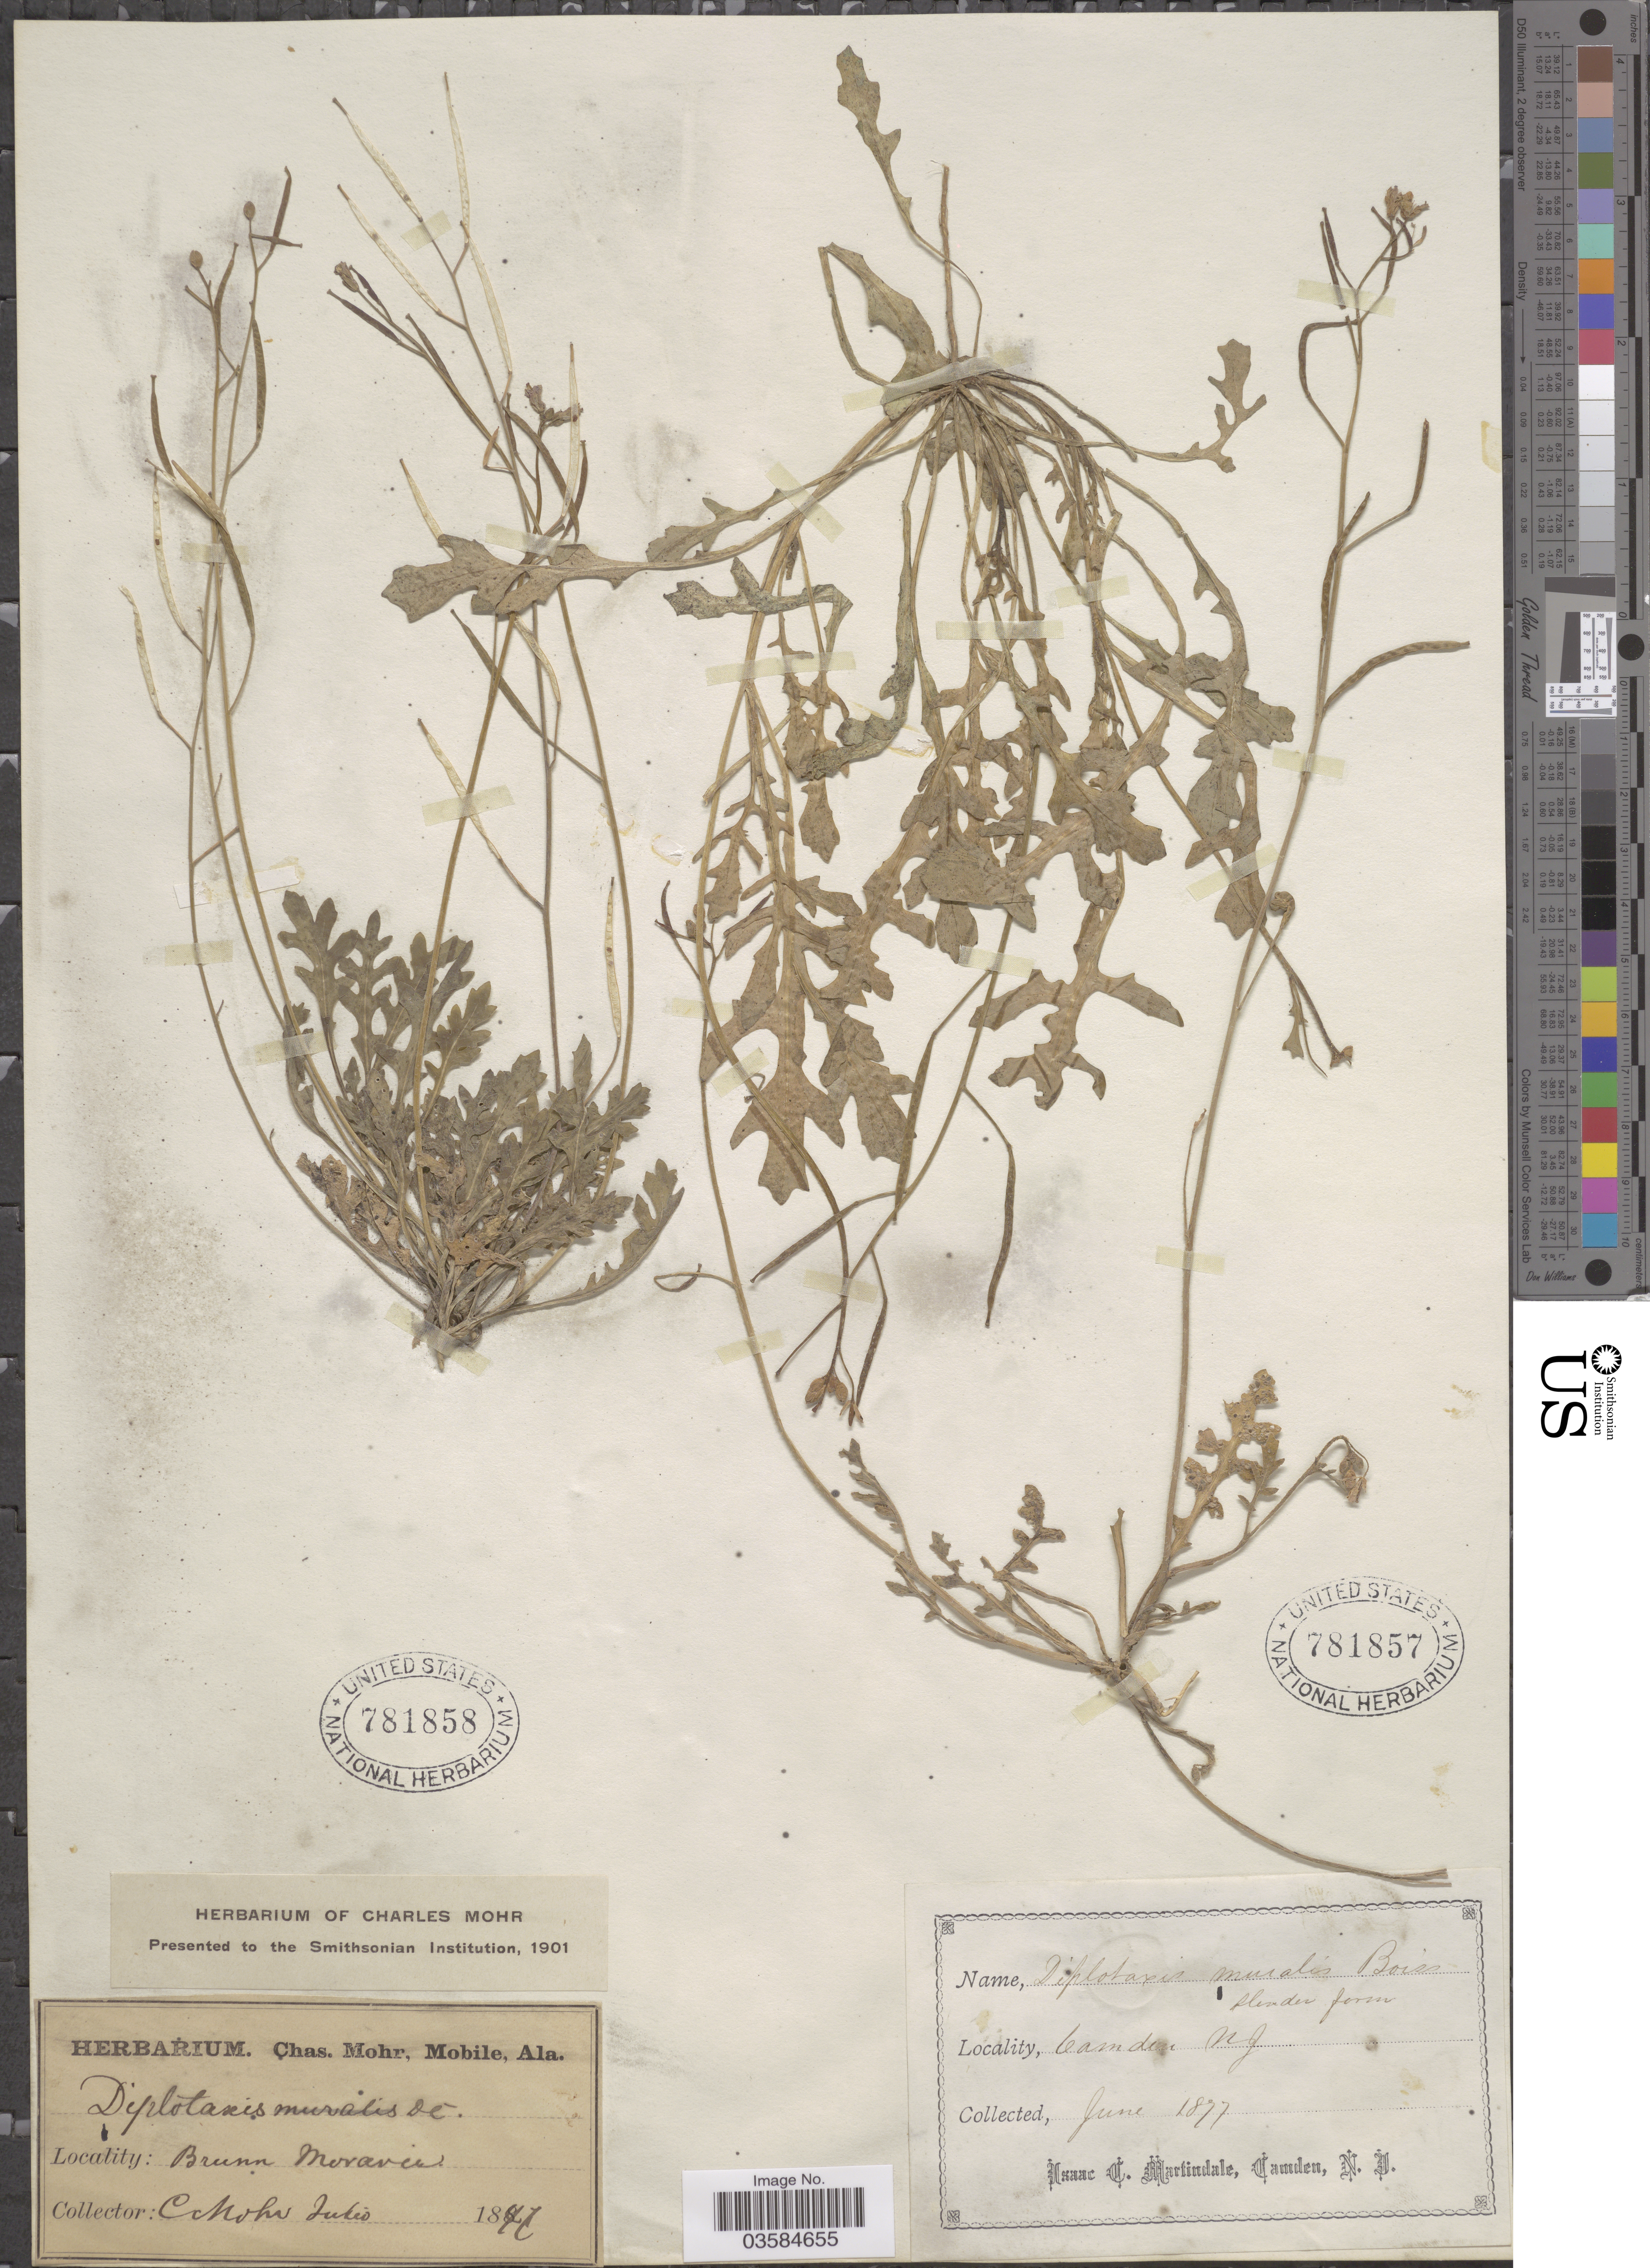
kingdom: Plantae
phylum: Tracheophyta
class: Magnoliopsida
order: Brassicales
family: Brassicaceae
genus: Diplotaxis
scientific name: Diplotaxis muralis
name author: (L.) DC.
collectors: Mohr, C. T. (herbarium)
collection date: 1847-07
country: Czechia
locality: Brunn Moravia.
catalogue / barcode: US 781858